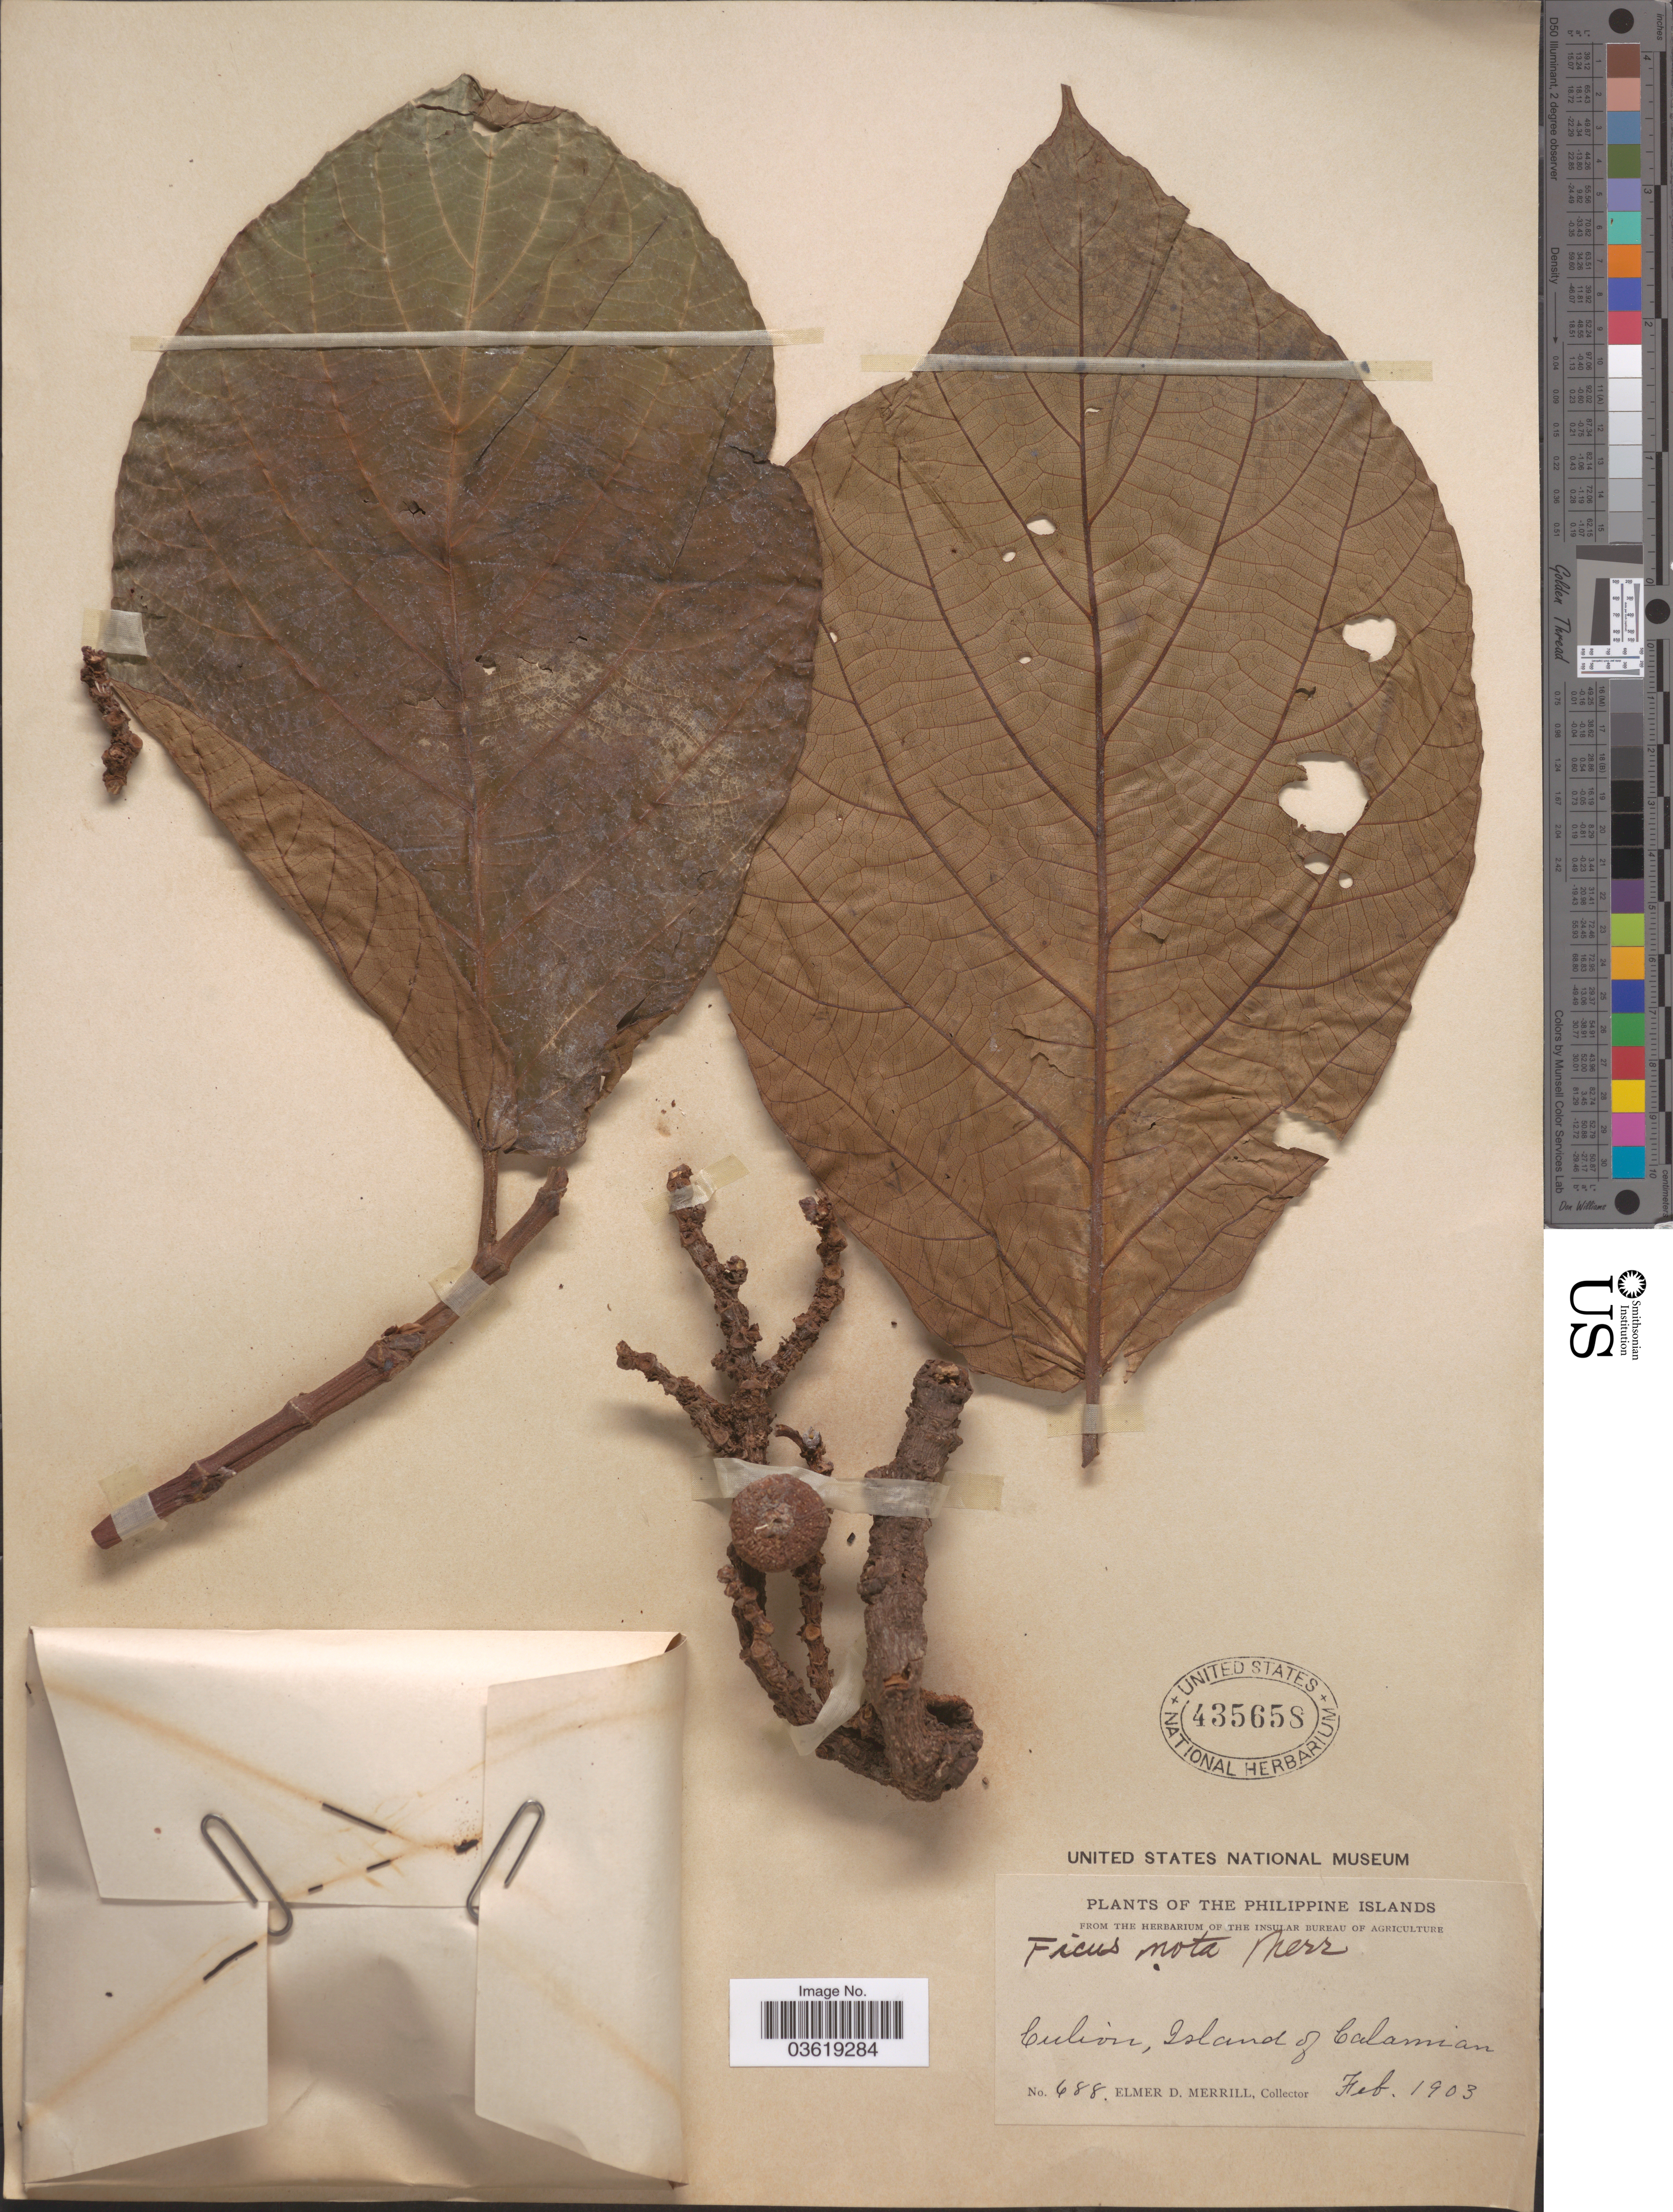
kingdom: Plantae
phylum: Tracheophyta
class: Magnoliopsida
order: Rosales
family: Moraceae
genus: Ficus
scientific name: Ficus nota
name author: (C.E. Blanco) Merr.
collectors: E. D. Merrill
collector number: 688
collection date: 1903-02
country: Philippines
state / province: Mimaropa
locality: The Philippine Islands, Culion, Island of Calamian.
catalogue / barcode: US 435658